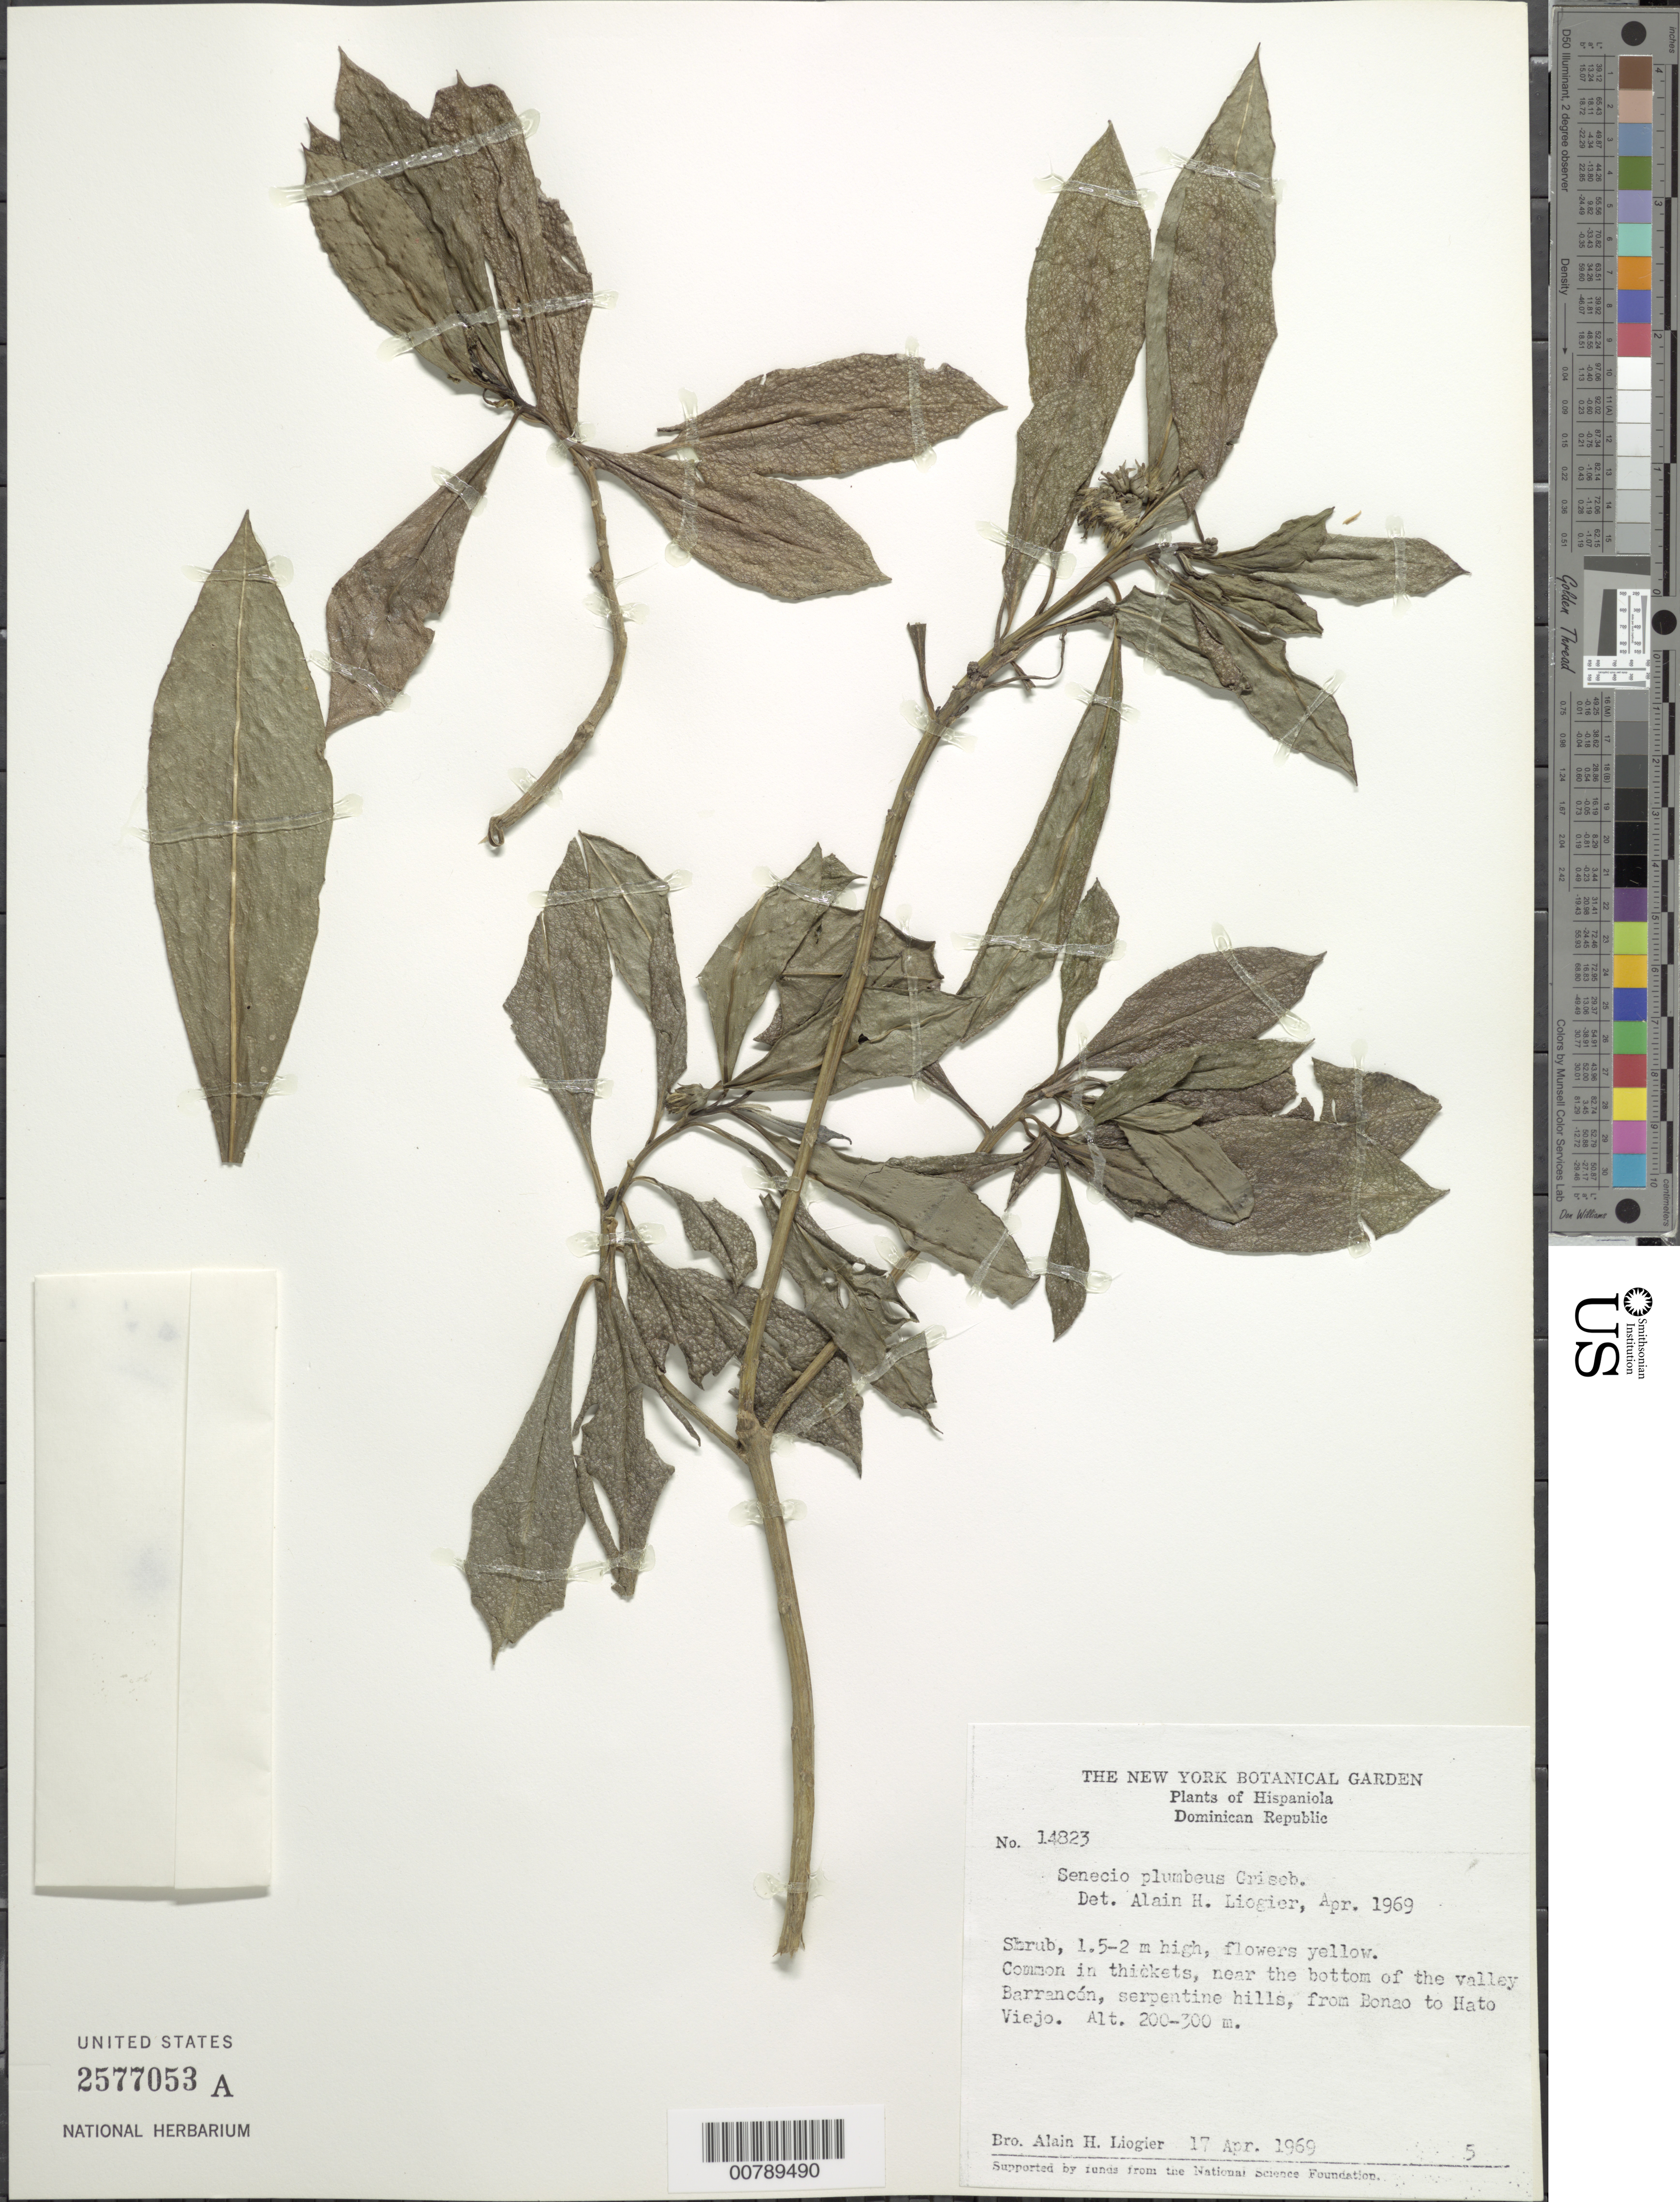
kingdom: Plantae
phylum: Tracheophyta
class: Magnoliopsida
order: Asterales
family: Asteraceae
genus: Senecio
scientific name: Senecio plumbeus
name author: Griseb.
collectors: A. H. Liogier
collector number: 14823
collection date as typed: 17 Apr 1969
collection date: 1969-04-17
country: Dominican Republic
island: Hispaniola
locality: Near the bottom of the valley Barrancón, serpentine hills, from Bonao to Hato Viejo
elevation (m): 200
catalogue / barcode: US 2577053A